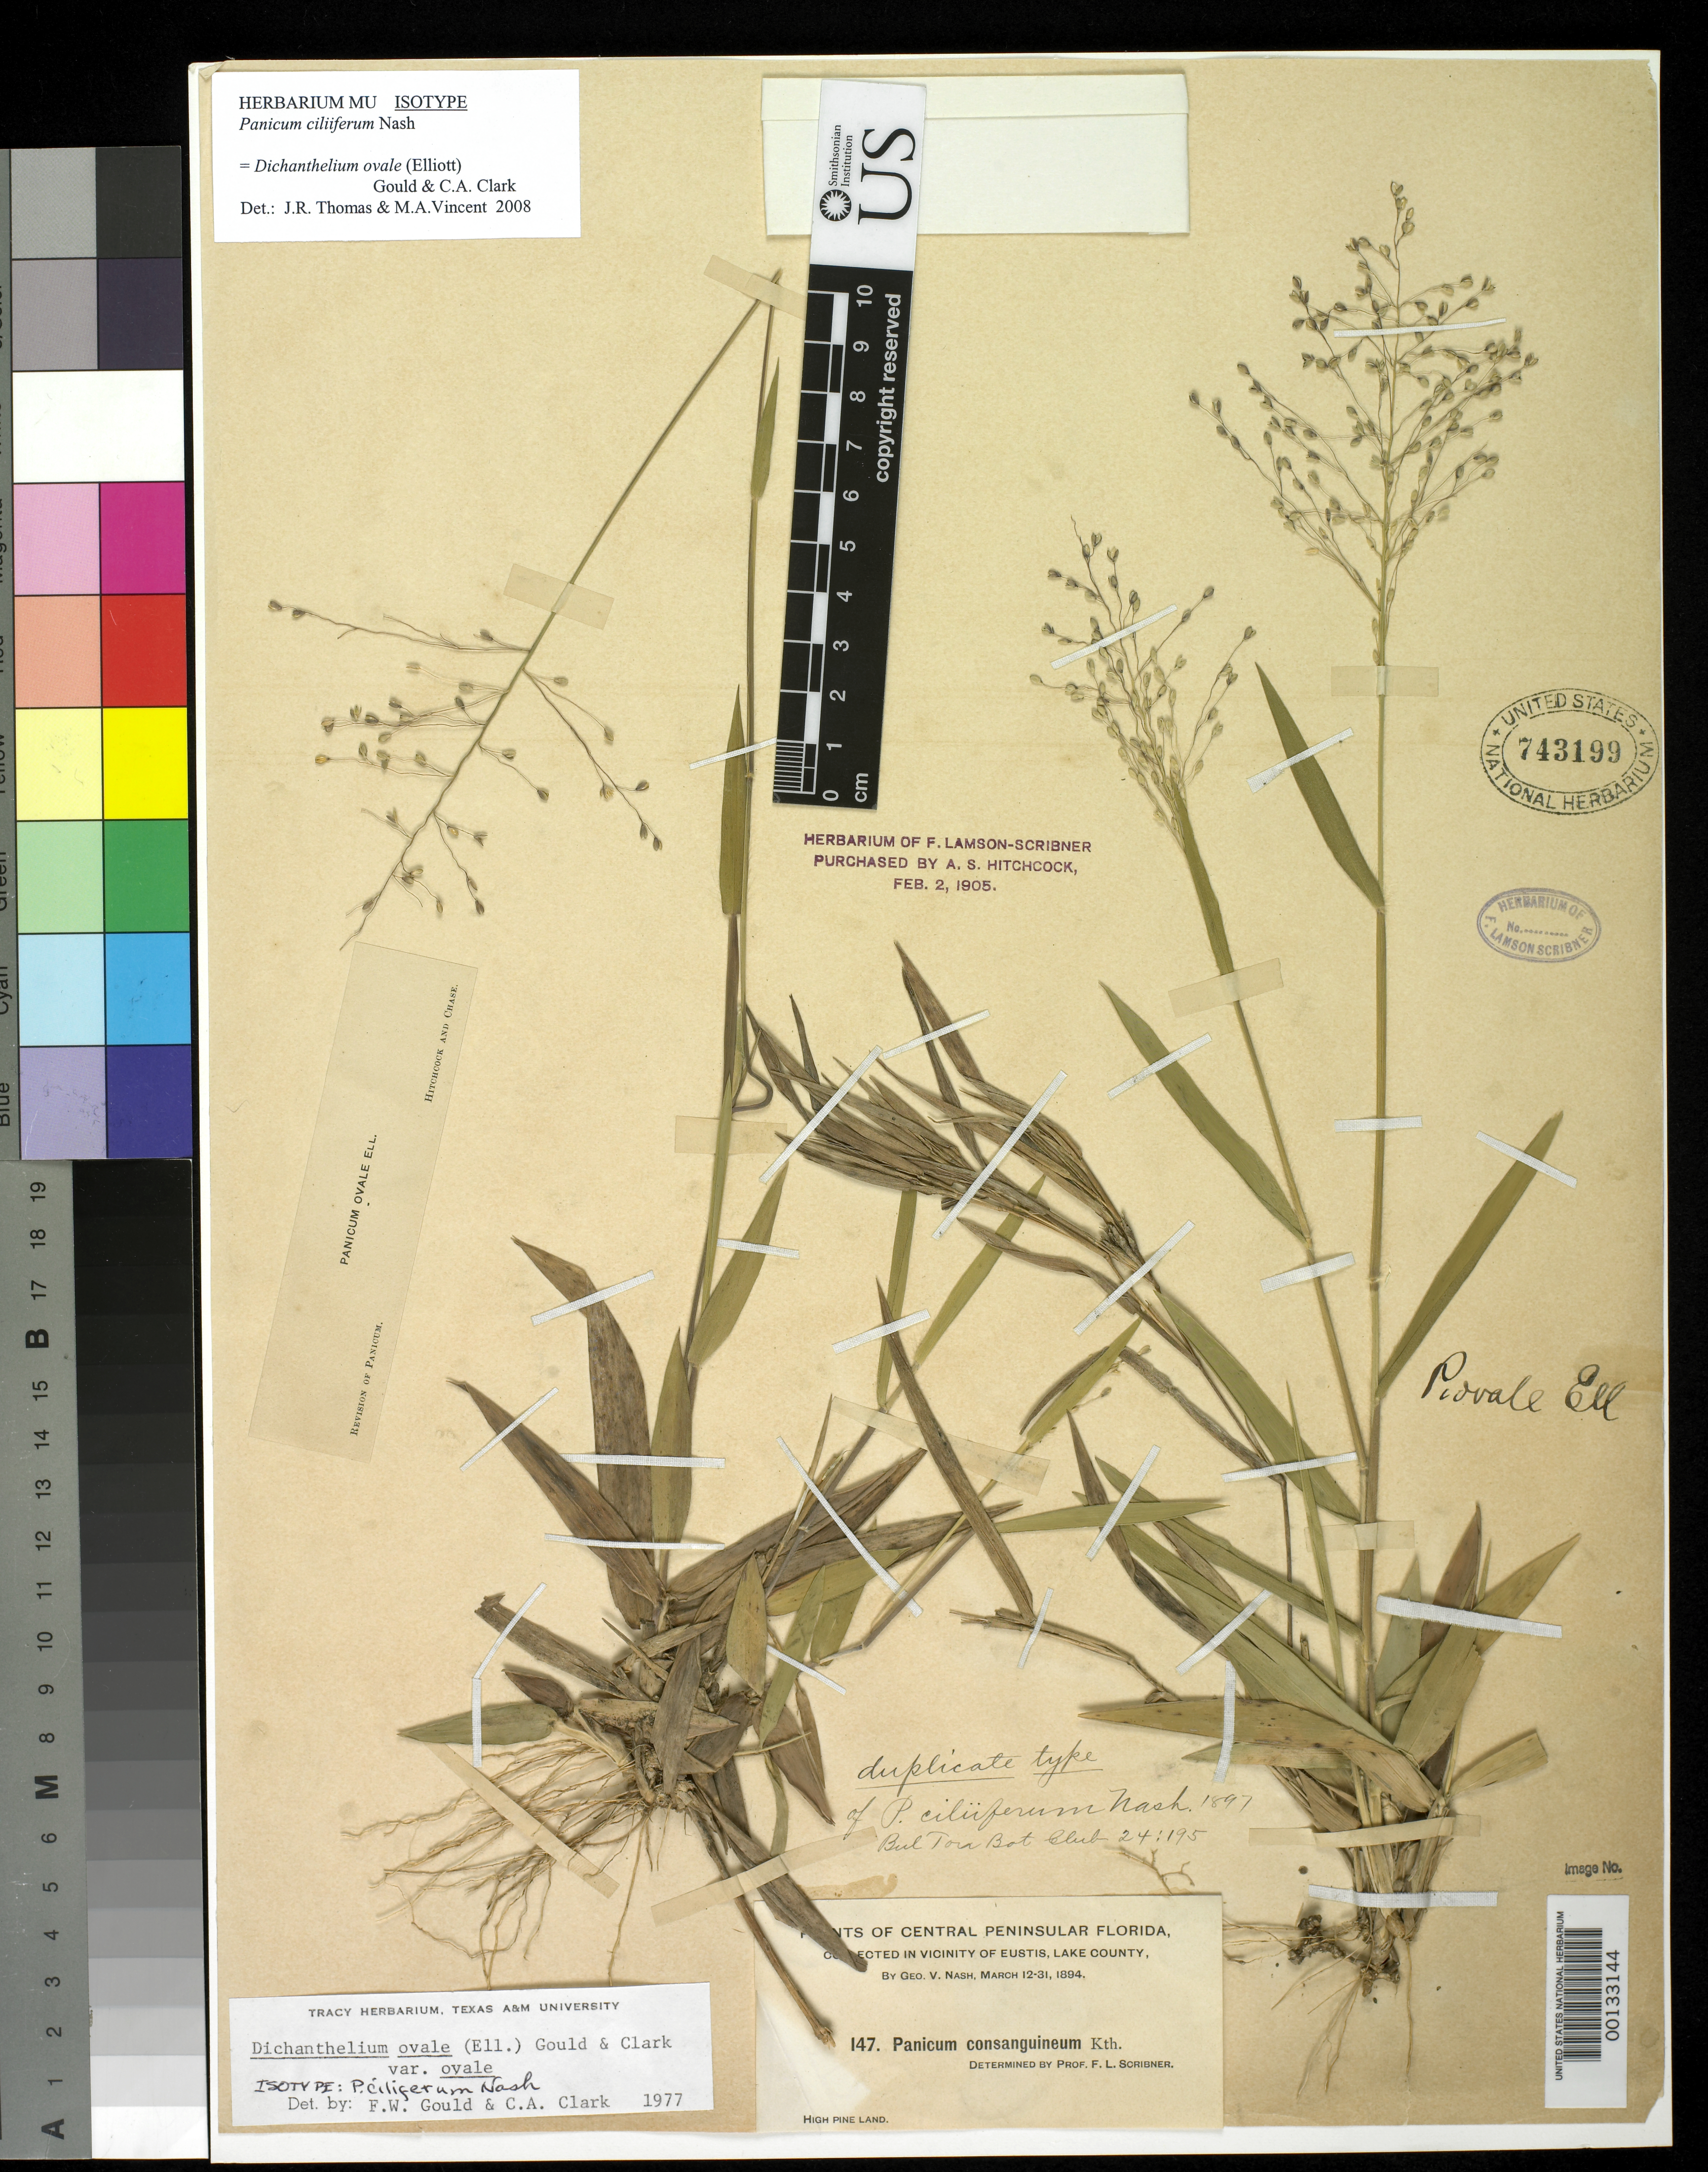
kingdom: Plantae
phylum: Tracheophyta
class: Liliopsida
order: Poales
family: Poaceae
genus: Panicum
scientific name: Panicum ciliiferum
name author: Nash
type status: Isotype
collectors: G. V. Nash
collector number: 147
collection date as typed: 12 Mar 1894 to 31 Mar 1894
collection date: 1894-03-12/1894-03-31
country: United States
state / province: Florida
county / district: Lake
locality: Near Eustis.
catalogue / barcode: US 743199